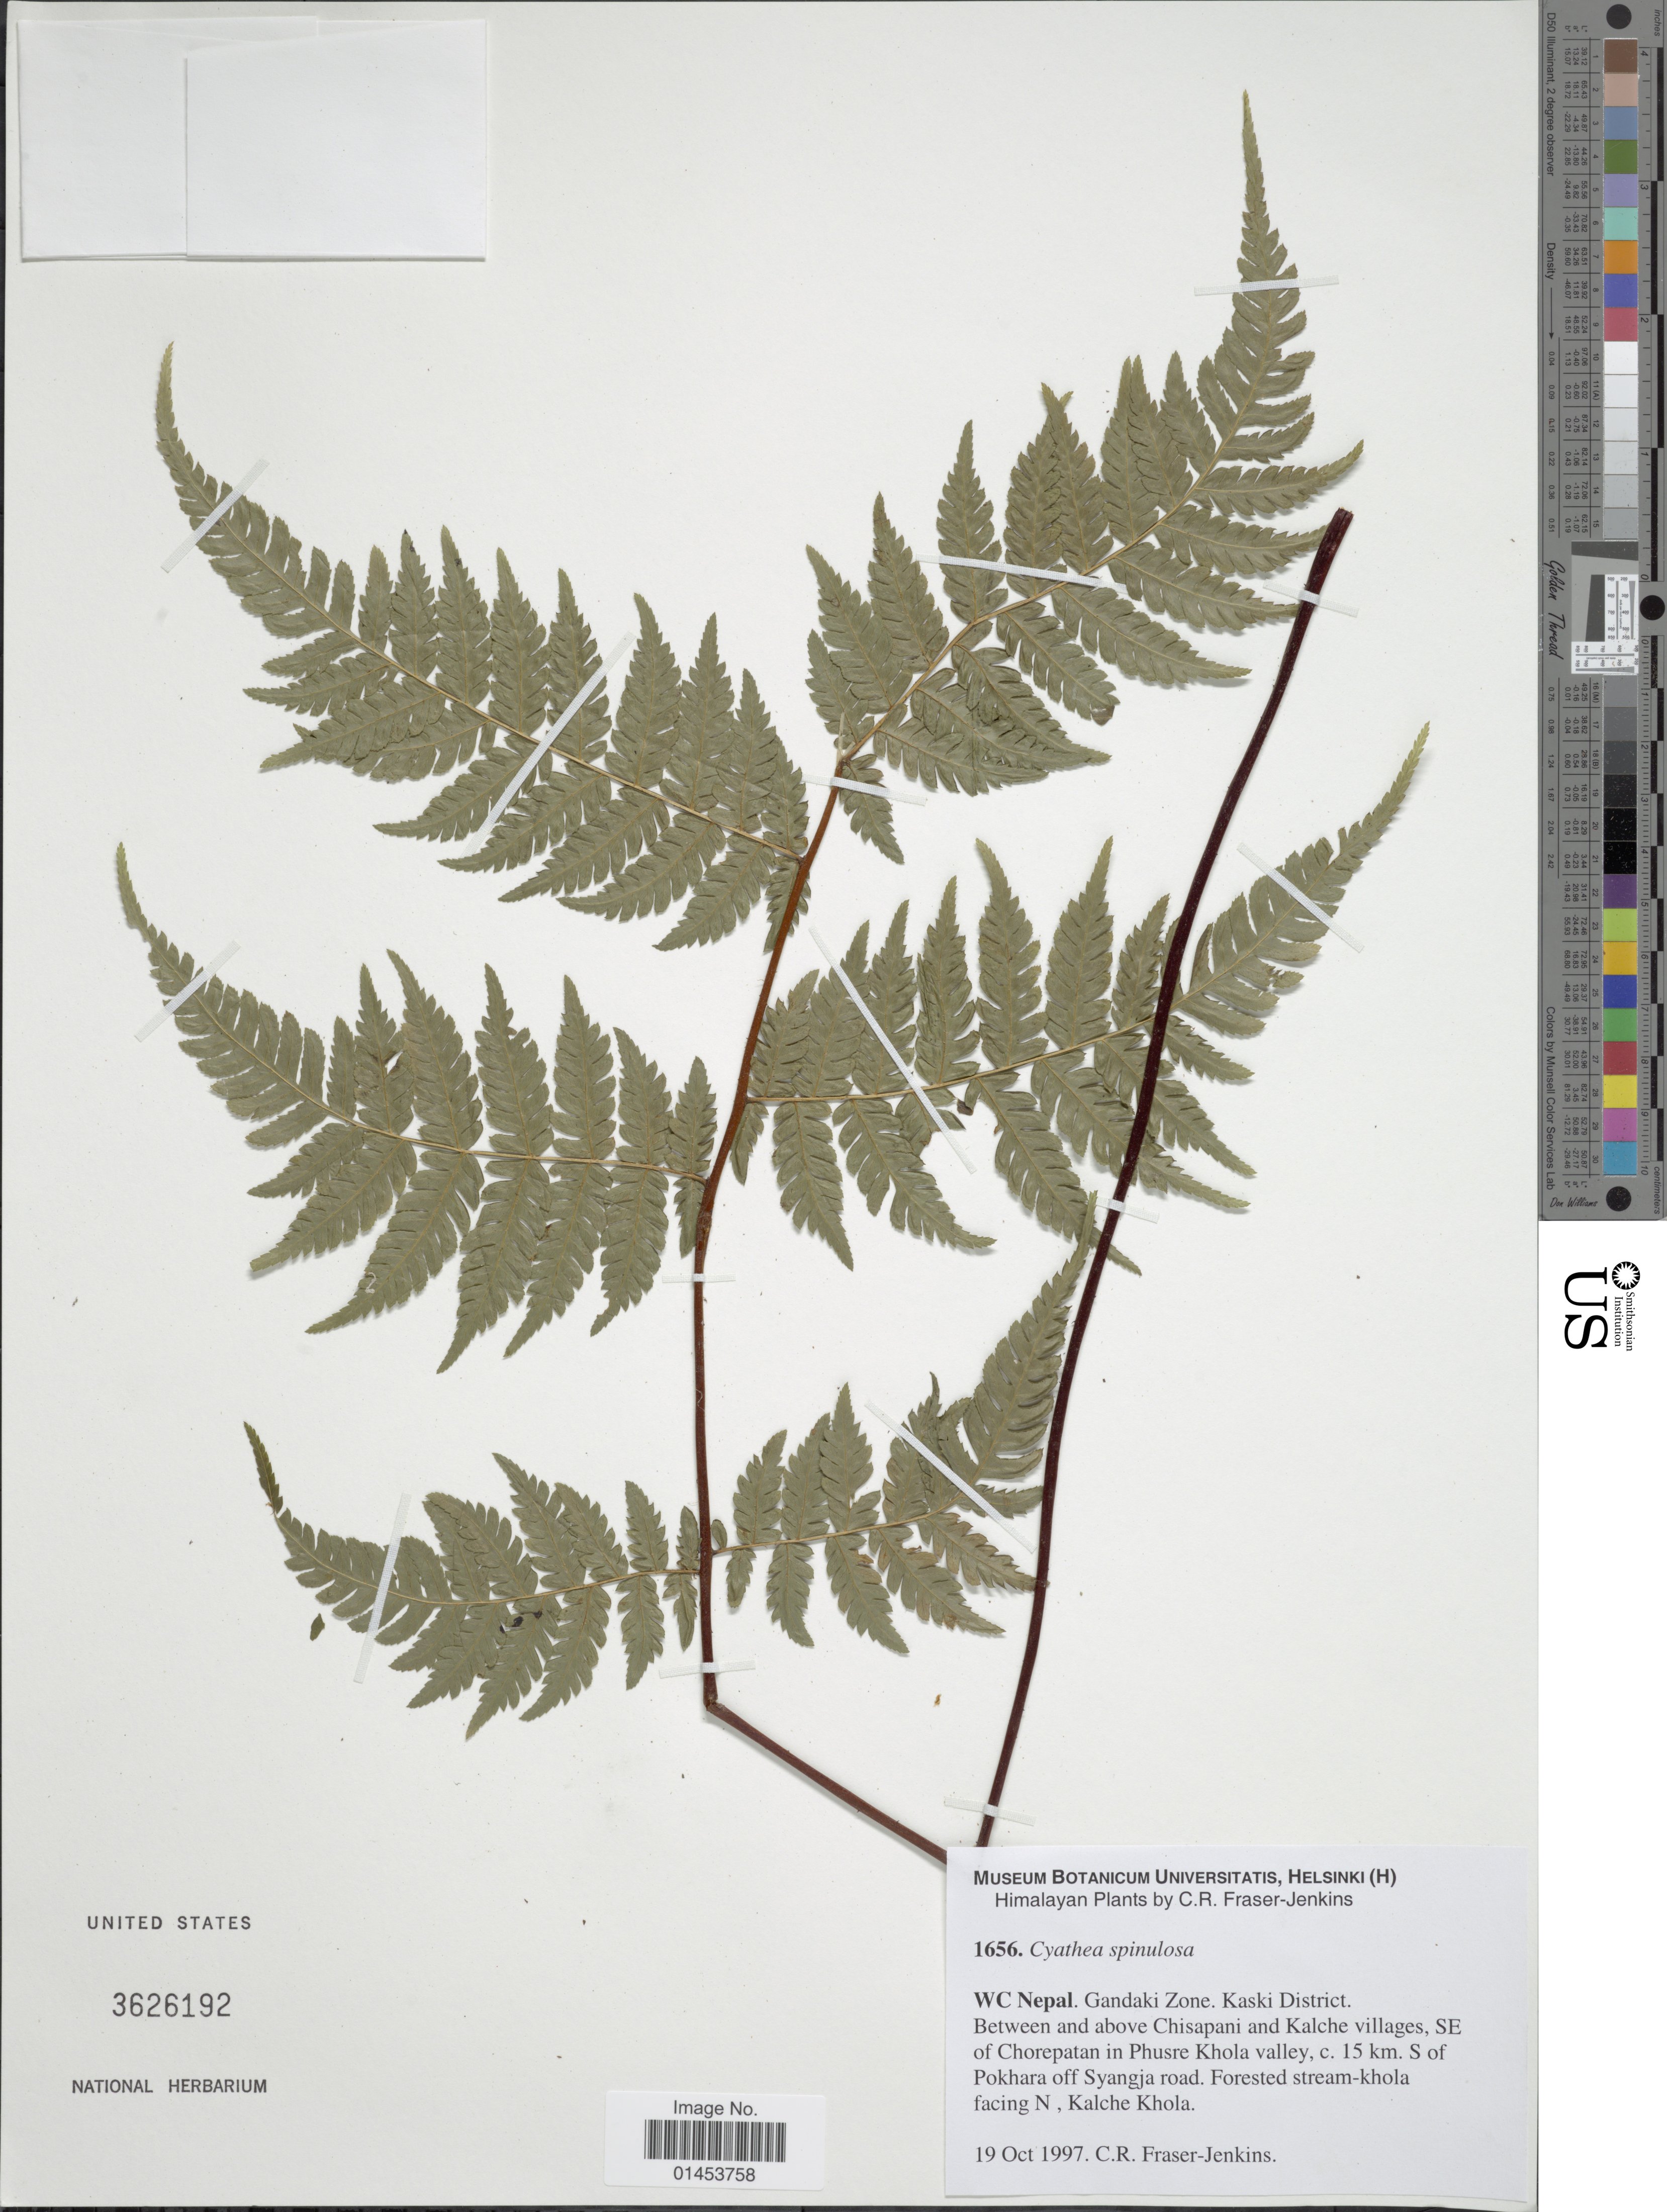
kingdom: Plantae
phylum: Tracheophyta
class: Polypodiopsida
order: Cyatheales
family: Cyatheaceae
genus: Cyathea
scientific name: Cyathea spinulosa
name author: Wall. ex Hook.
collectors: C. R. Fraser-Jenkins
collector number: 1656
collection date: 1997-10-19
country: Nepal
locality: W.C. Nepal, Gandaki Zone, Kaski District, Between and above Chisapani and Kalche villages, SE of Chorepatan in Phusre Khola valley, c. 15km S of Pokhara off Syangja road, forested stream-khola facing N, kalche Khola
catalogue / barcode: US 3626192